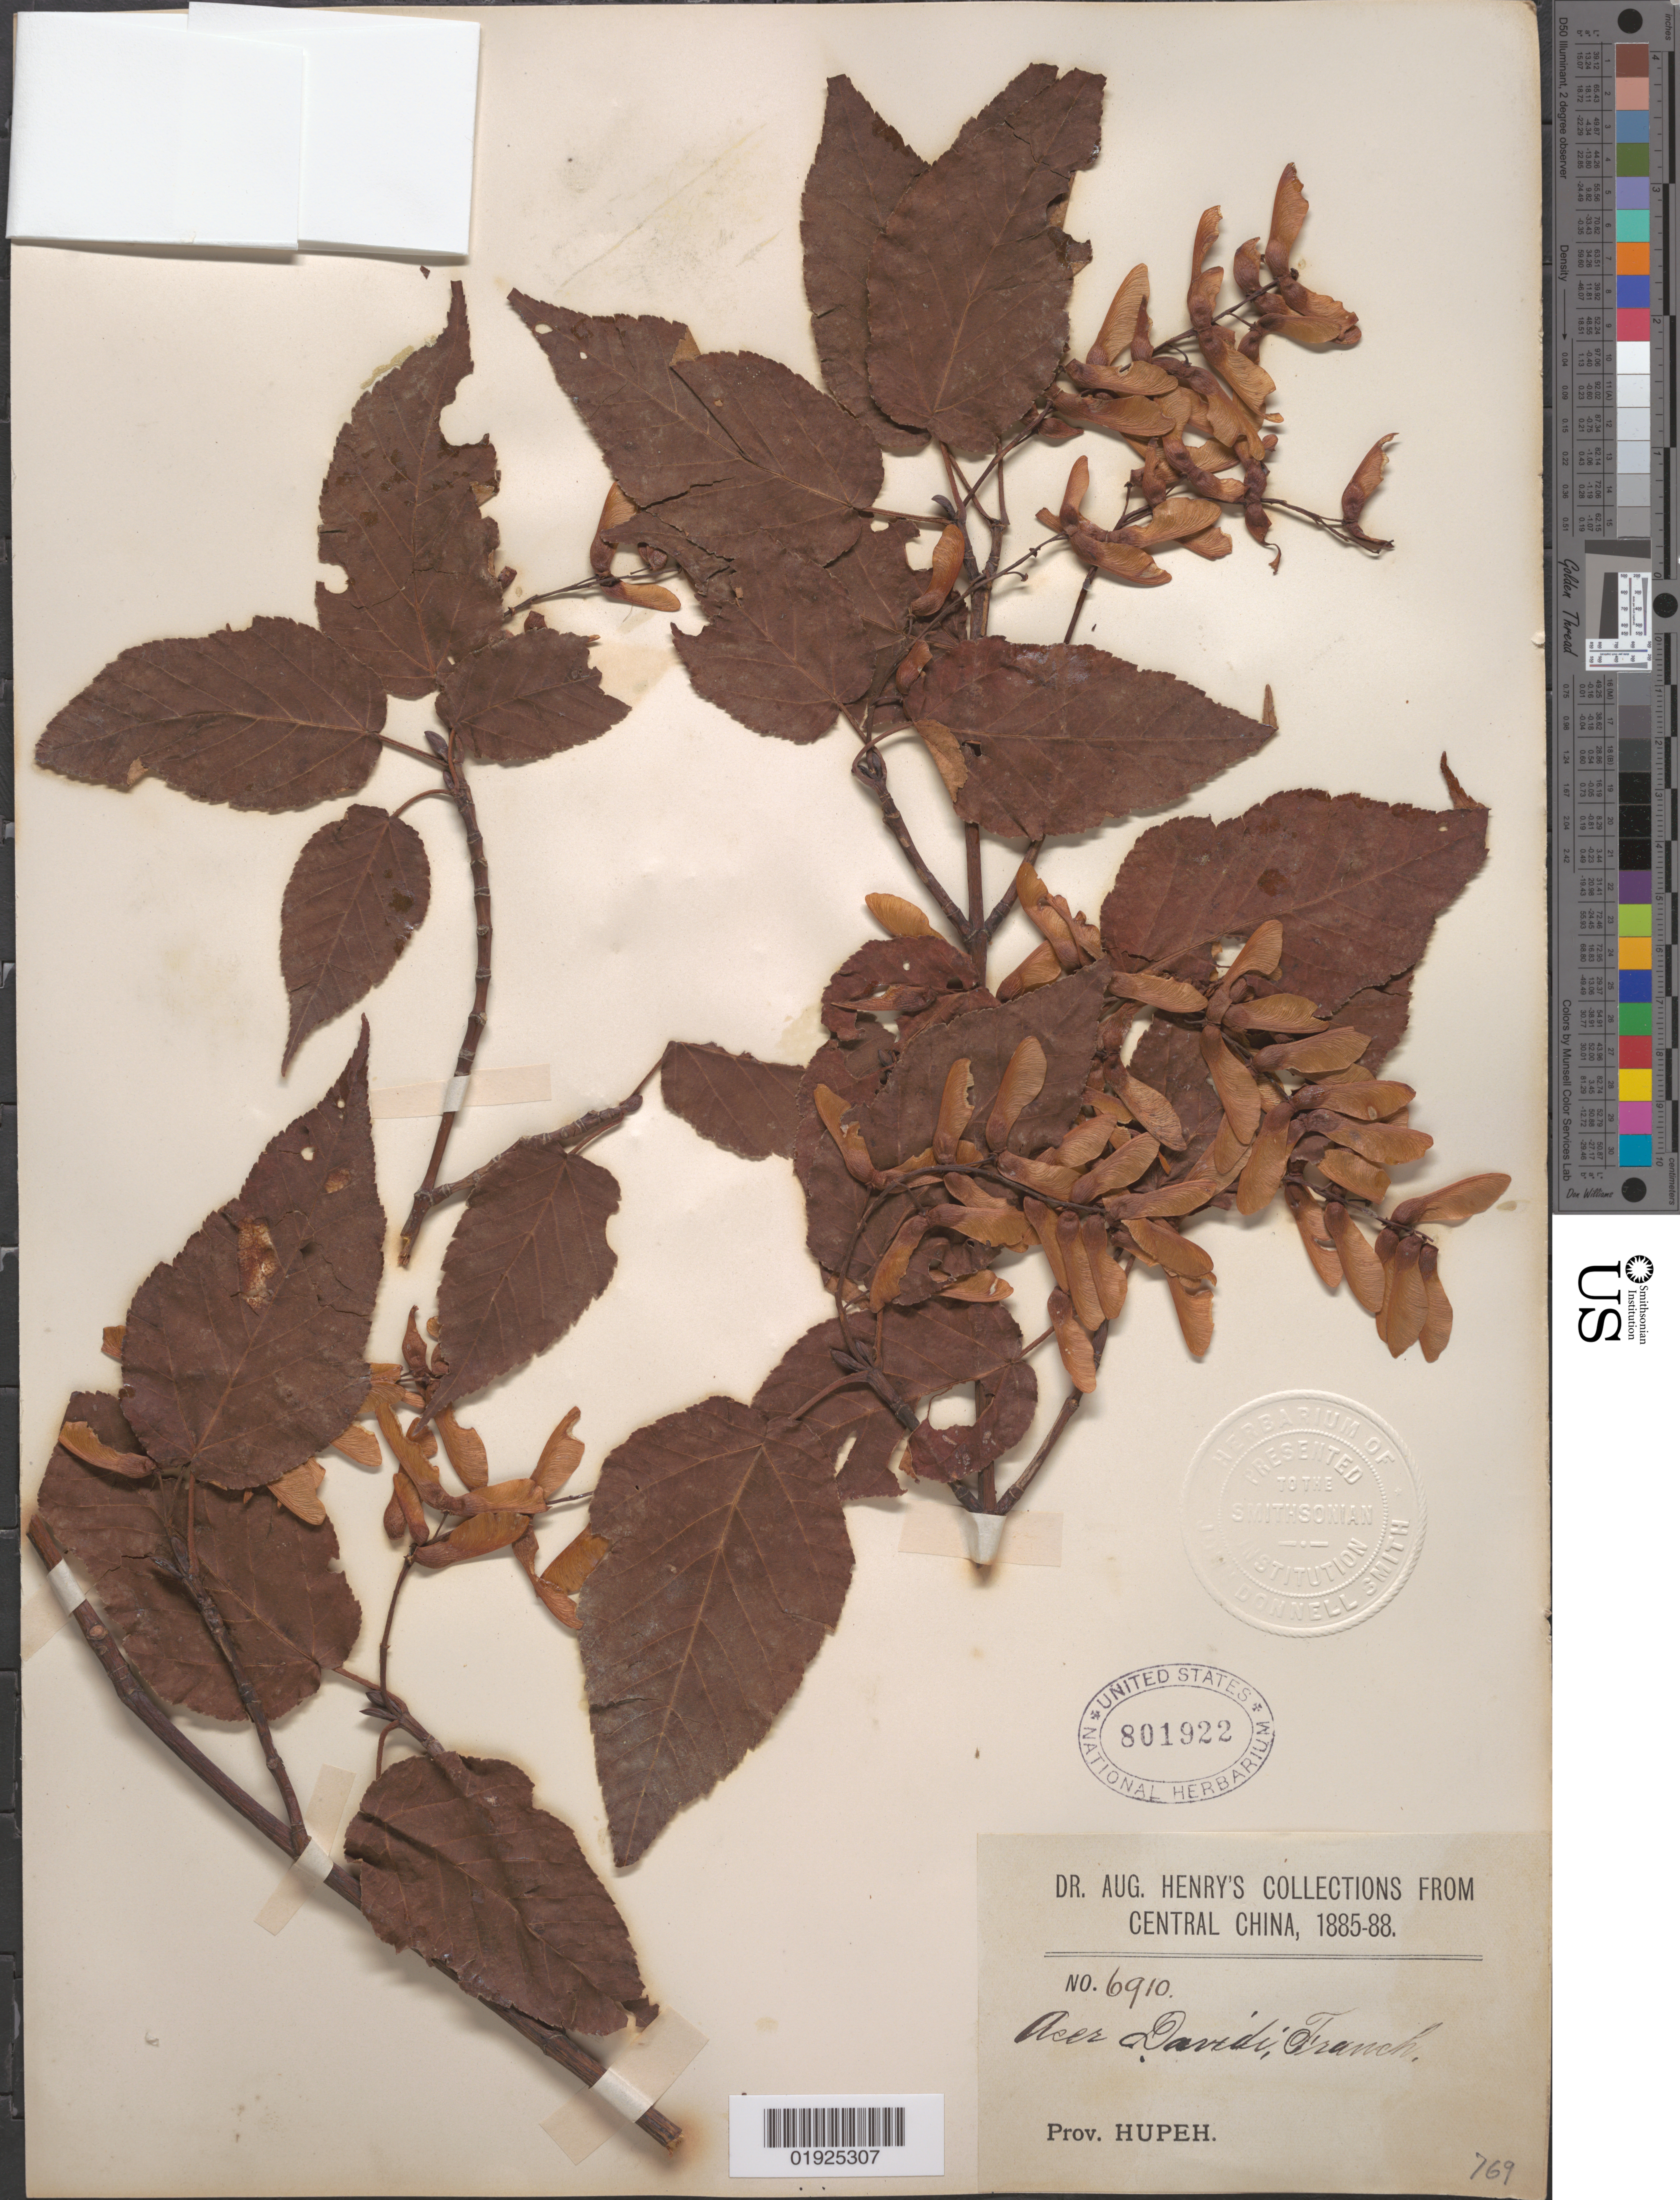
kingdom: Plantae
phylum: Tracheophyta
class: Magnoliopsida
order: Sapindales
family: Sapindaceae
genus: Acer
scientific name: Acer sikkimense subsp. davidii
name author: (Franch.) Wesm.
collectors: A. Henry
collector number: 6910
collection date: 1885/1888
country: China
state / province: Hubei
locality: Prov. Hupeh [Hubei]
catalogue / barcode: US 801922